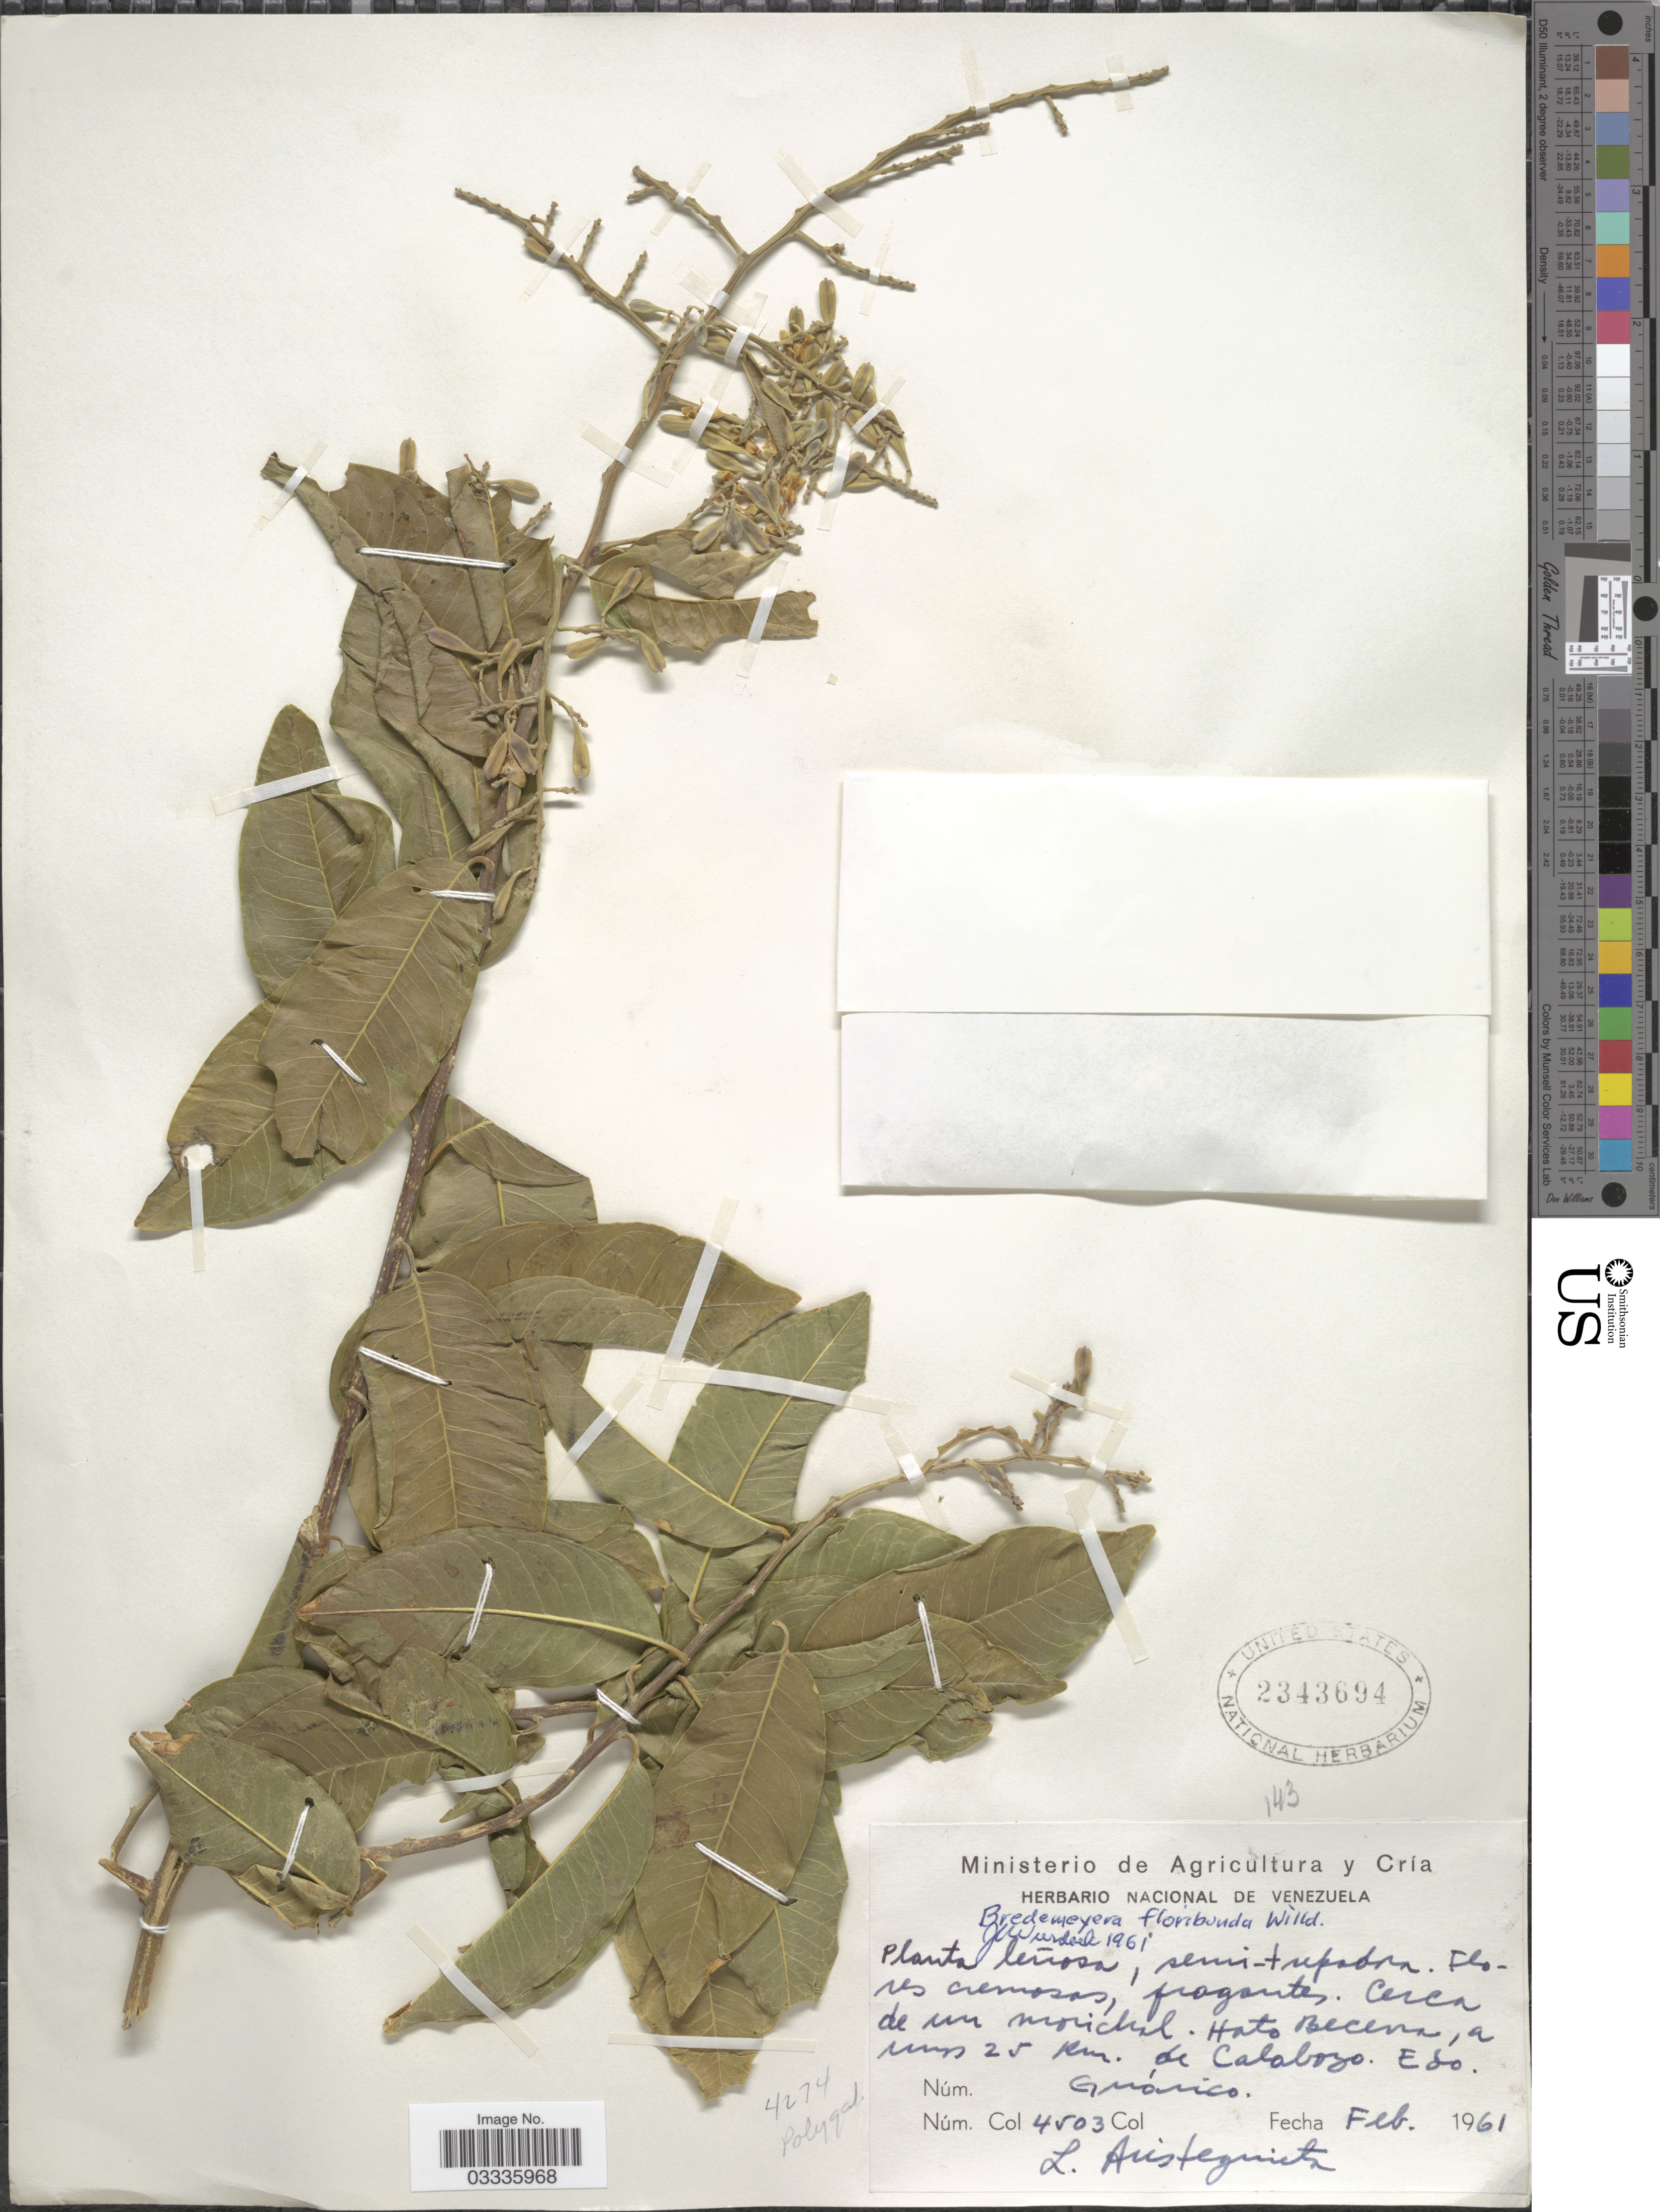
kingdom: Plantae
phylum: Tracheophyta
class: Magnoliopsida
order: Fabales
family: Polygalaceae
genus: Bredemeyera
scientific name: Bredemeyera floribunda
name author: Willd.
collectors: L. Aristeguieta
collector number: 4503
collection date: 1961-02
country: Venezuela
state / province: Guárico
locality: Cerca de un morichal. Hato Becena, a unos 25 Km. de Calabozo.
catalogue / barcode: US 2343694